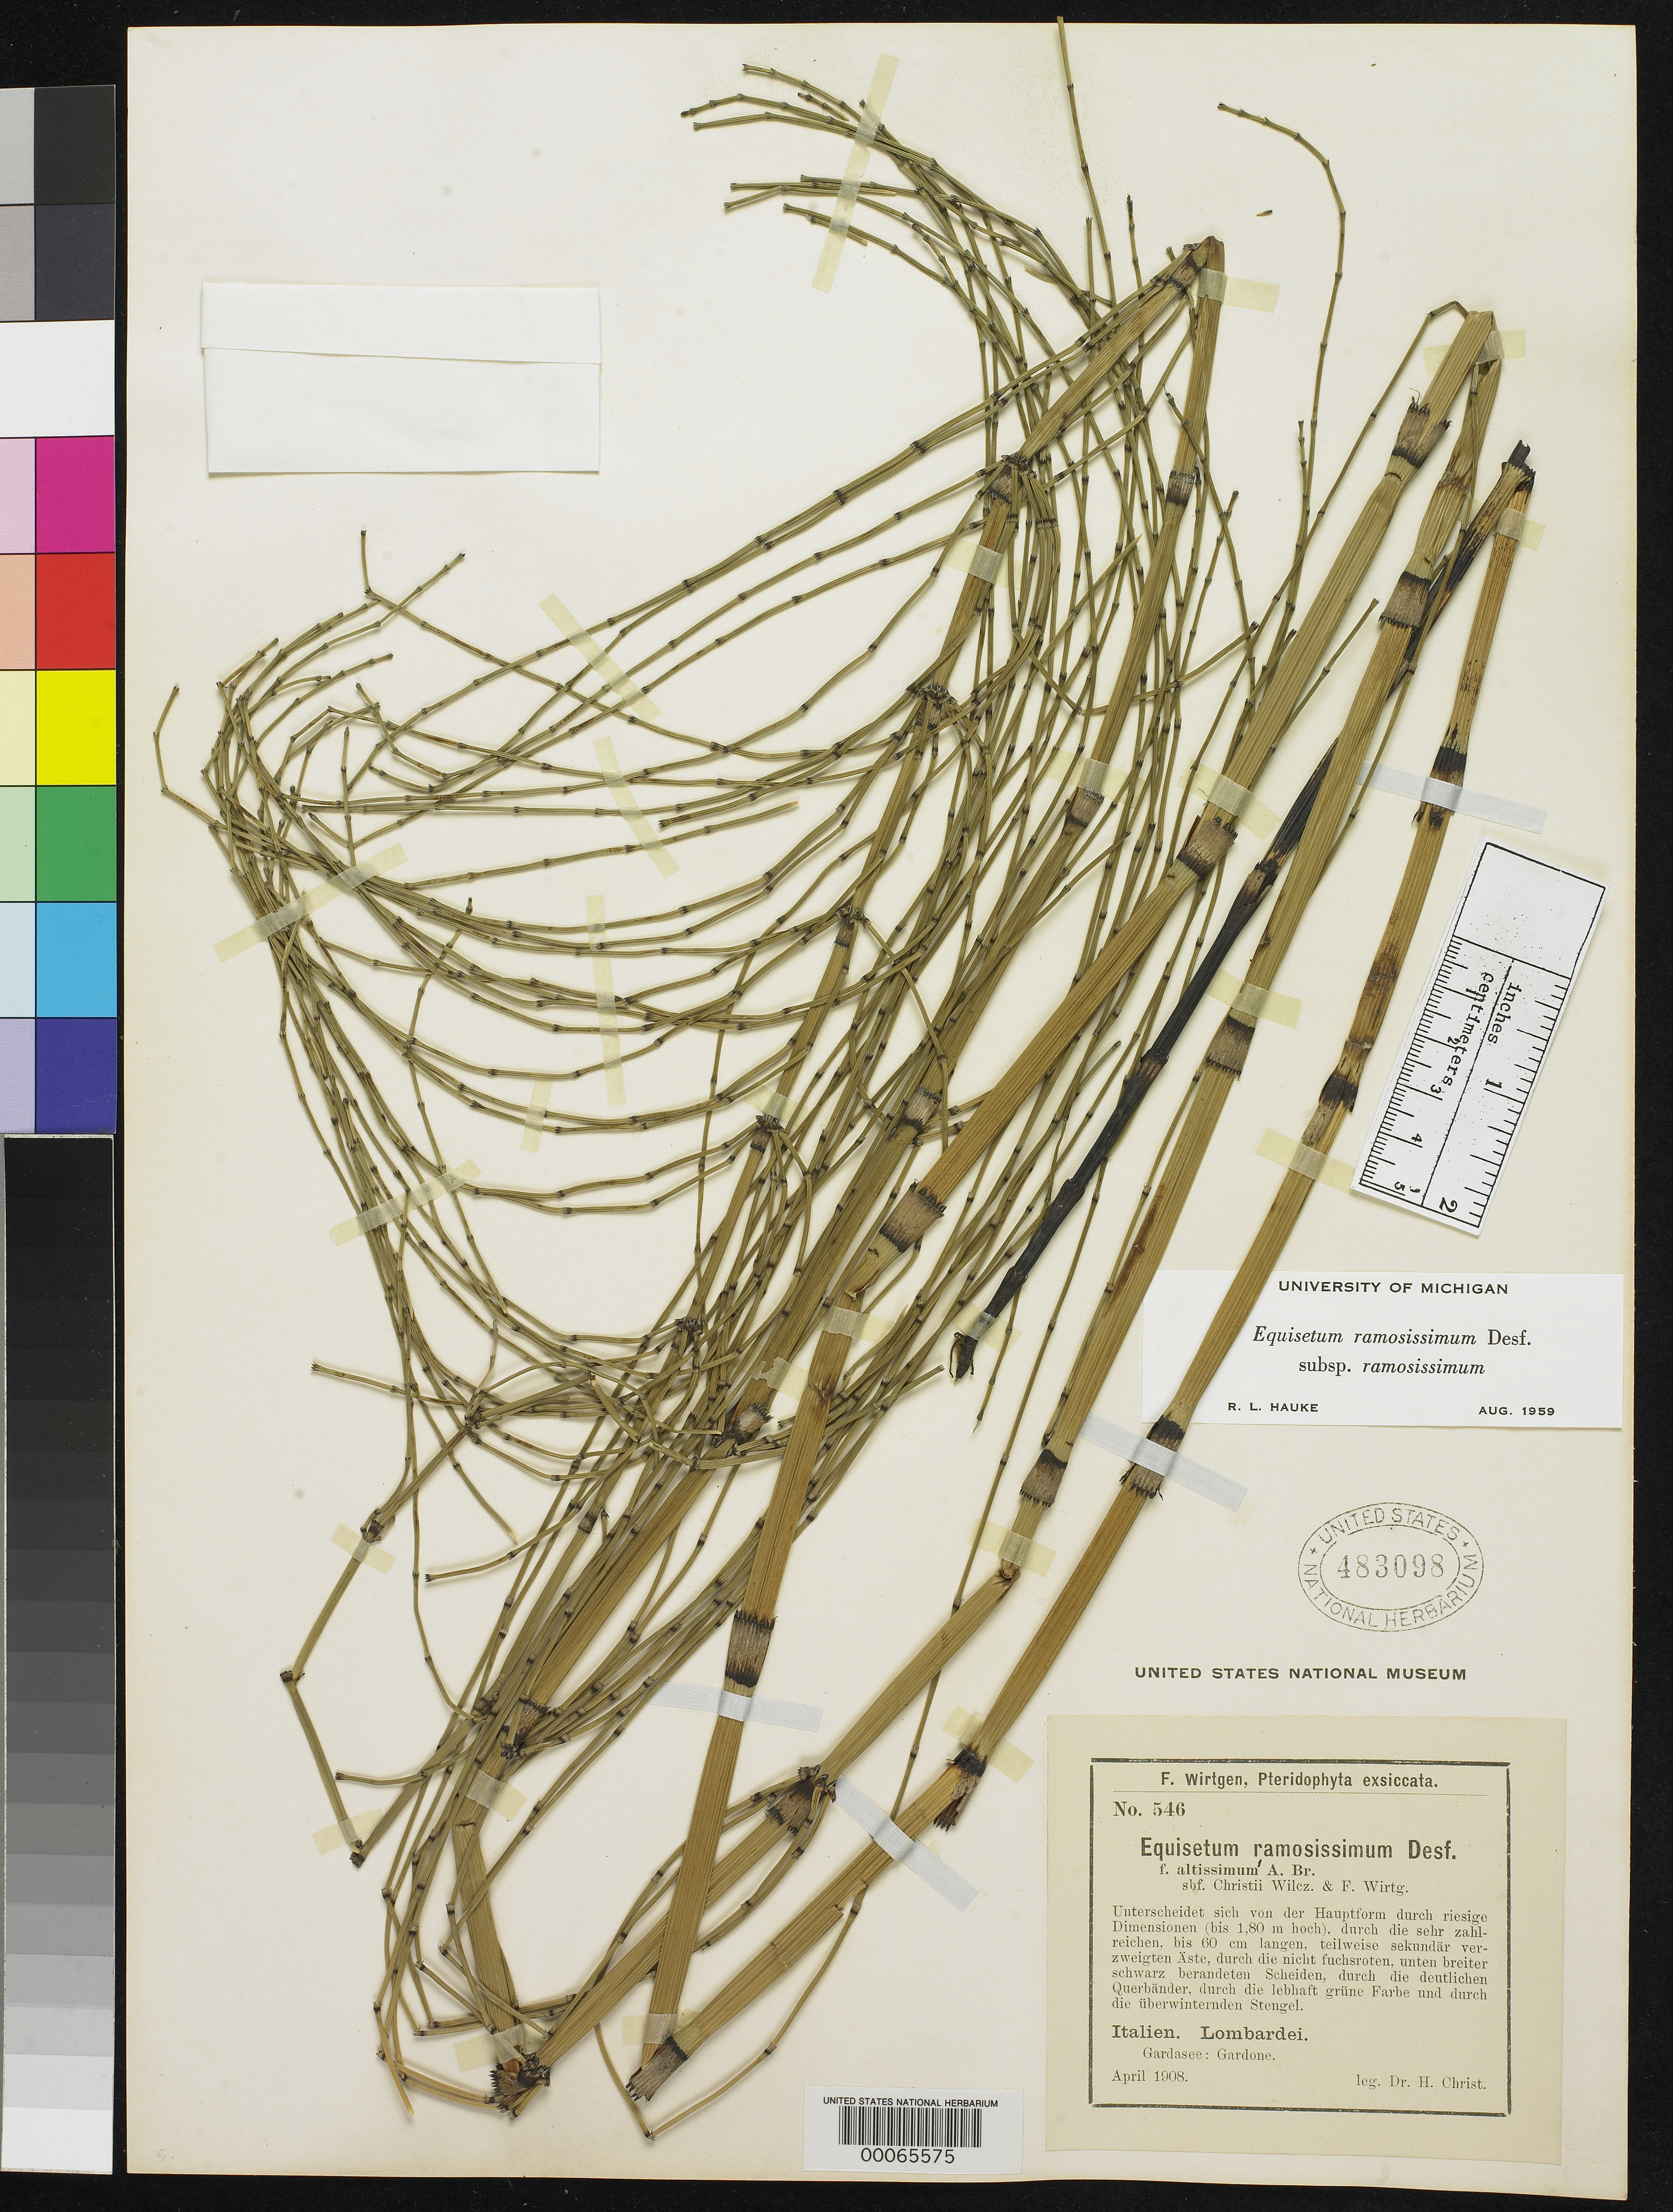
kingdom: Plantae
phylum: Tracheophyta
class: Polypodiopsida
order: Equisetales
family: Equisetaceae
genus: Equisetum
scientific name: Equisetum ramosissimum subf. christii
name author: Wilczek & Wirtz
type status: Isotype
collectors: H. Christ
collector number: Wirtgen, Pterid Exs. 546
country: Italy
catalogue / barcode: US 483098